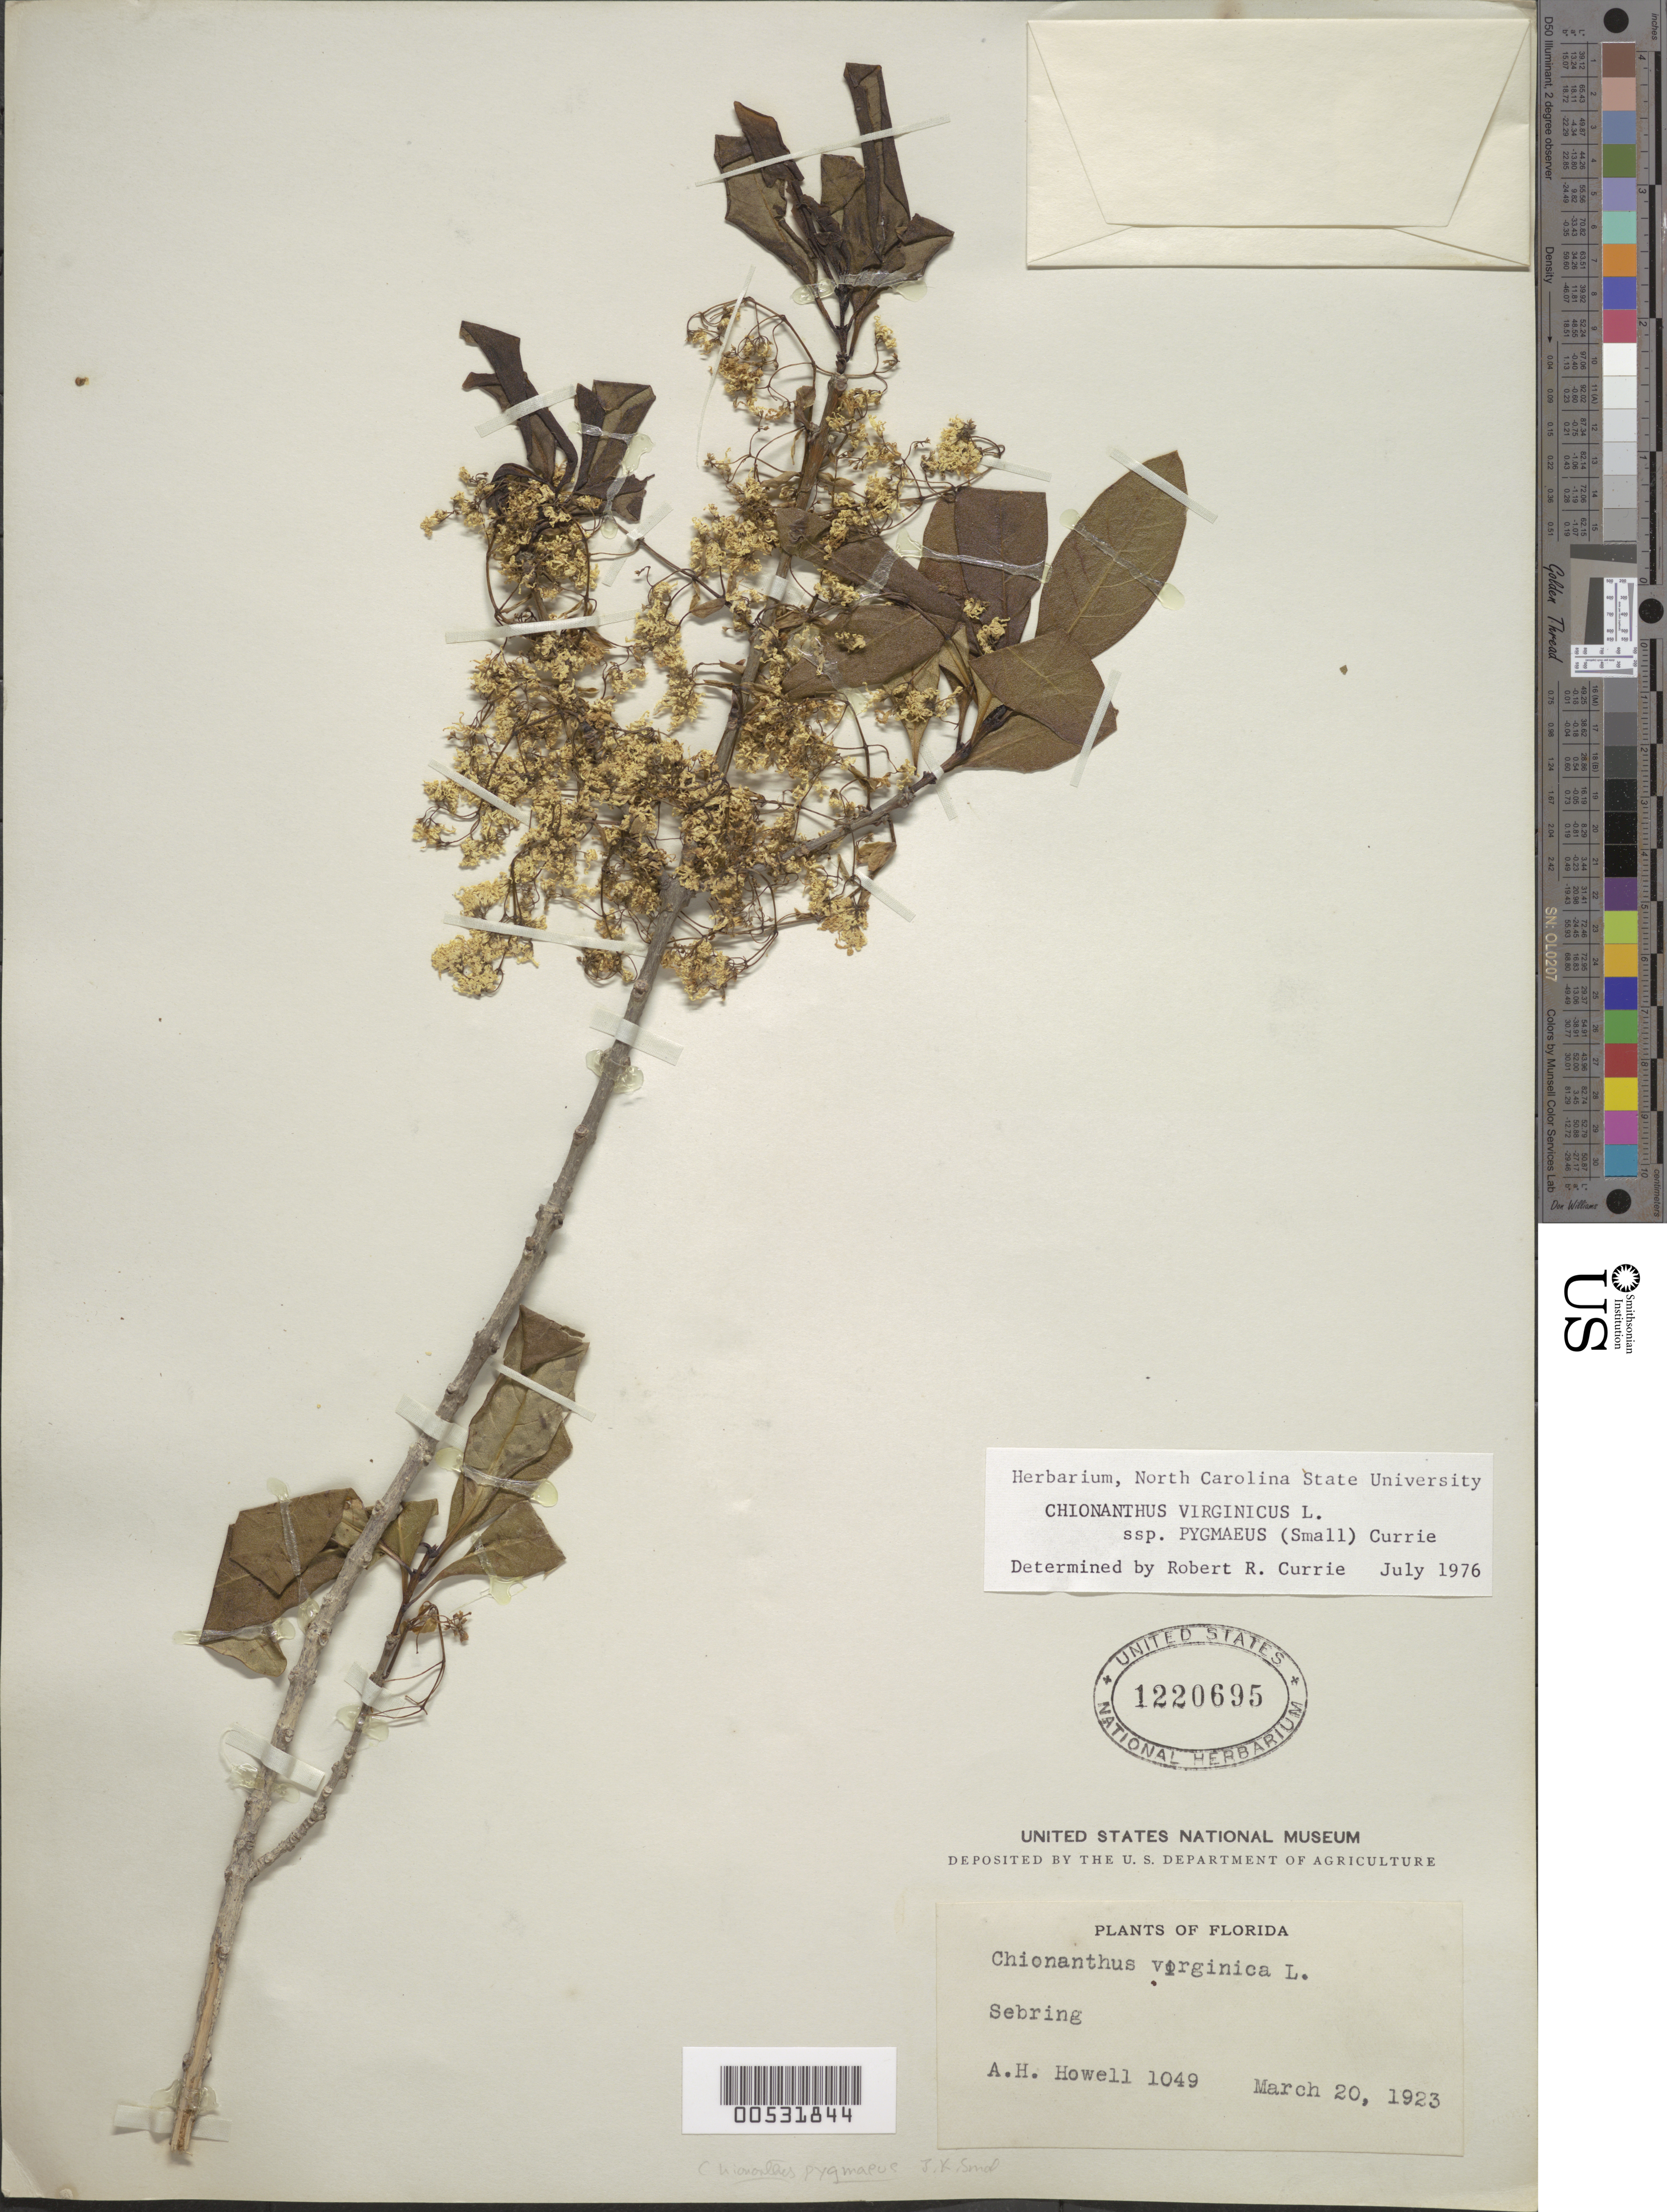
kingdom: Plantae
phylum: Tracheophyta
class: Magnoliopsida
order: Lamiales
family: Oleaceae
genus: Chionanthus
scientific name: Chionanthus pygmaeus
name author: (Small) Cürrie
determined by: Currie, R. R.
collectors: A. H. Howell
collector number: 1049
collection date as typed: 20 Mar 1923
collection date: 1923-03-20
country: United States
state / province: Florida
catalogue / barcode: US 1220695